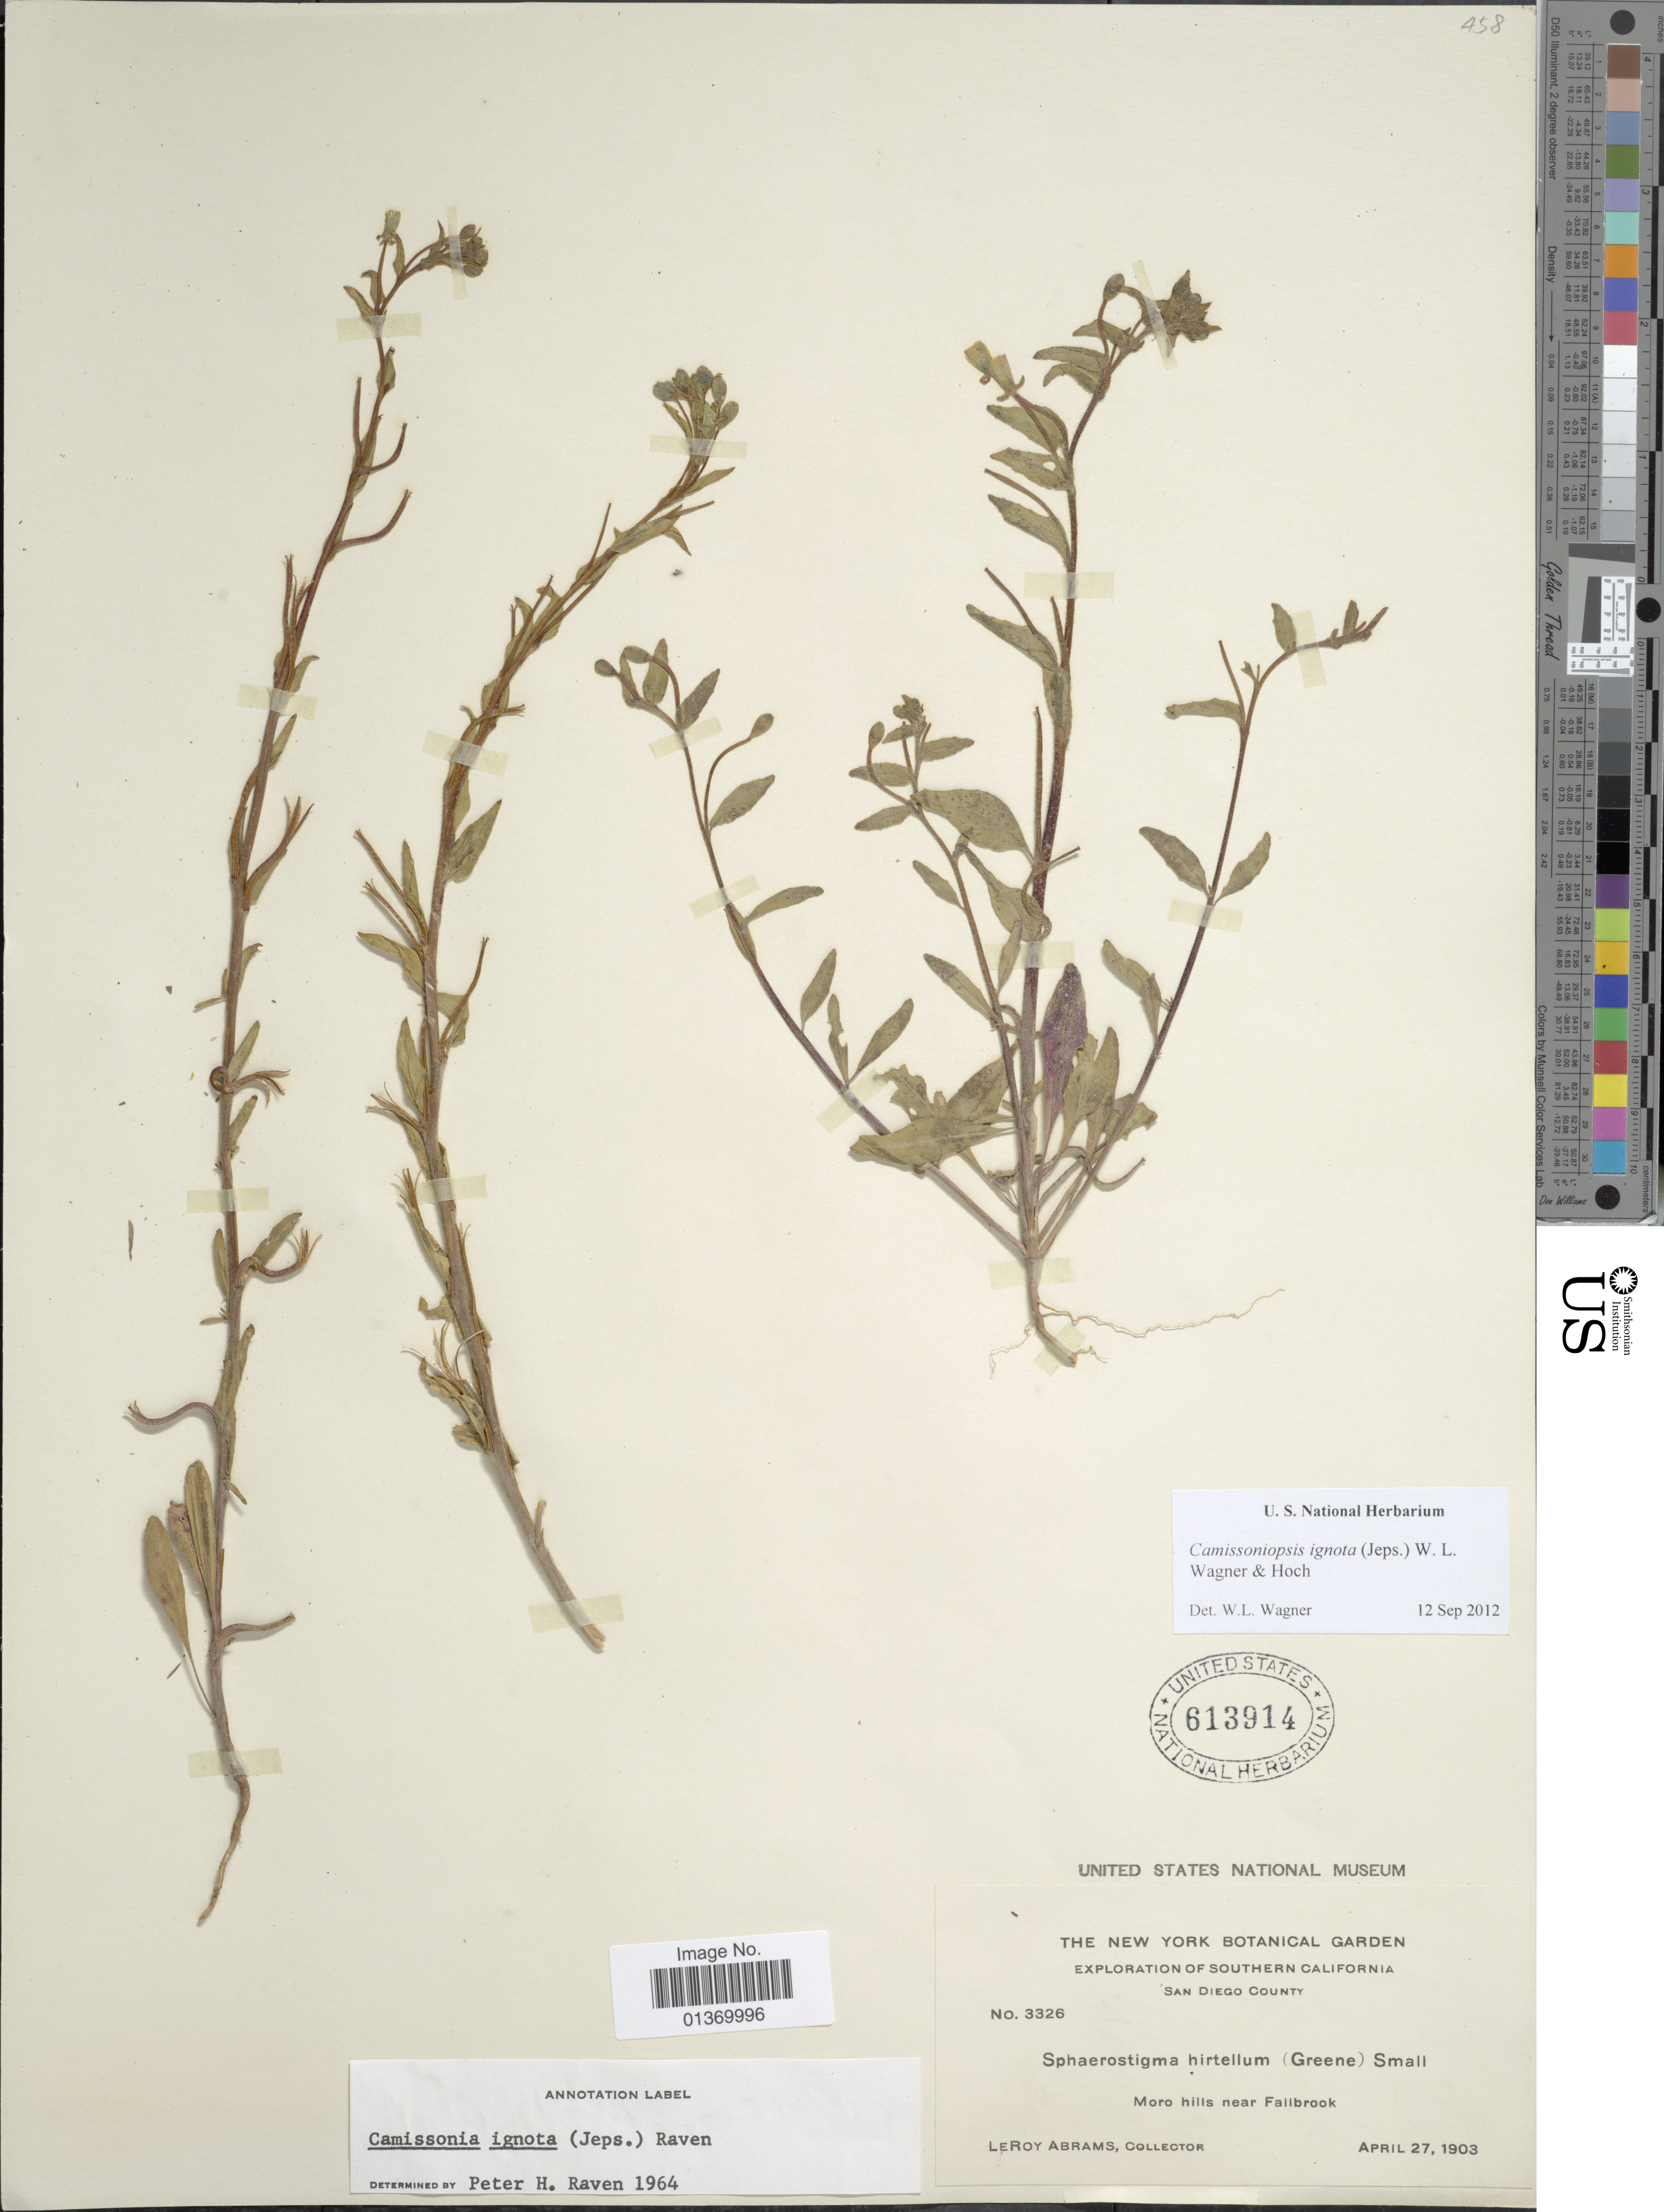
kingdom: Plantae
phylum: Tracheophyta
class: Magnoliopsida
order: Myrtales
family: Onagraceae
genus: Camissoniopsis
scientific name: Camissoniopsis ignota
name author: (Jeps.) W.L. Wagner & Hoch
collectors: L. Abrams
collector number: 3326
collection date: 1903-04-27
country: United States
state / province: California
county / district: San Diego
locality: Southern California, San Diego County, Moro hills near Fallbrook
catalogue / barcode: US 613914